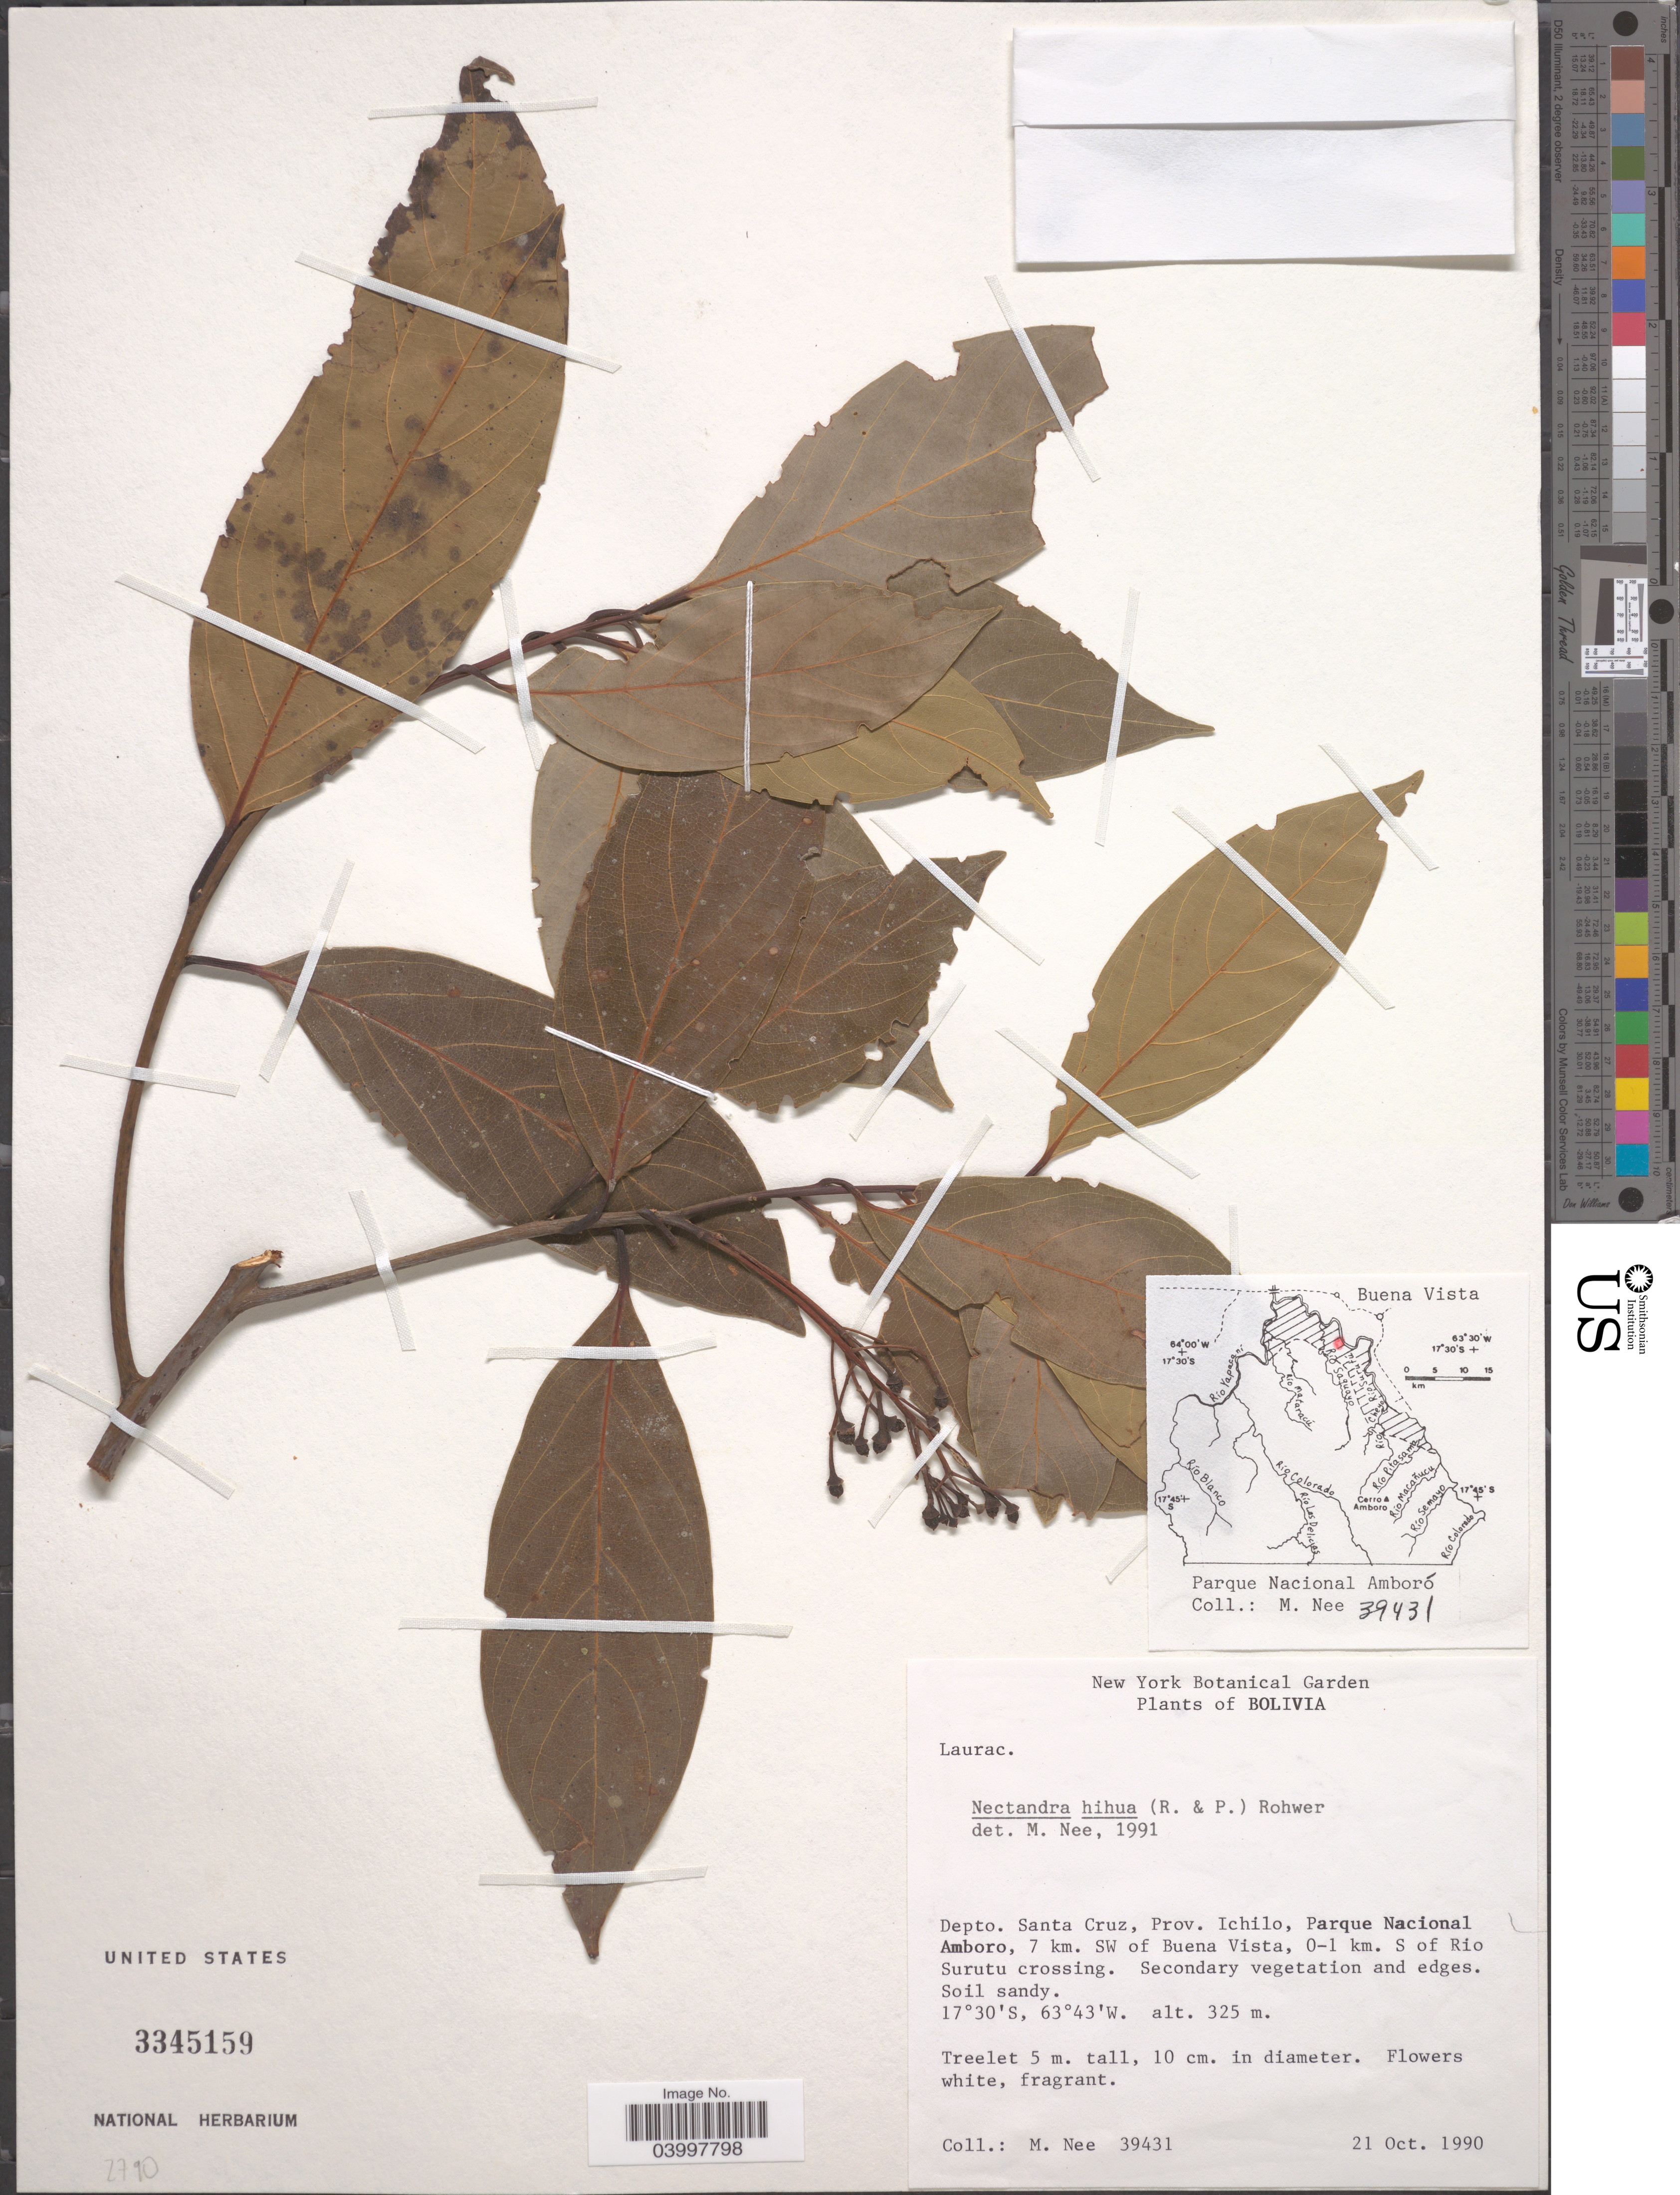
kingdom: Plantae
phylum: Tracheophyta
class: Magnoliopsida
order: Laurales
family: Lauraceae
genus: Nectandra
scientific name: Nectandra hihua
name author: (Ruiz & Pav.) Rohwer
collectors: M. Nee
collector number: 39431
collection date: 1990-10-21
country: Bolivia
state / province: Santa Cruz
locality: Depto. Santa Cruz, Prov. Ichilo, Parque Nacional Amboro, 7 km. SW of Buena Vista, 0-1 km. S. of Rio Surutu crossing.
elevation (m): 325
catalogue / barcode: US 3345159